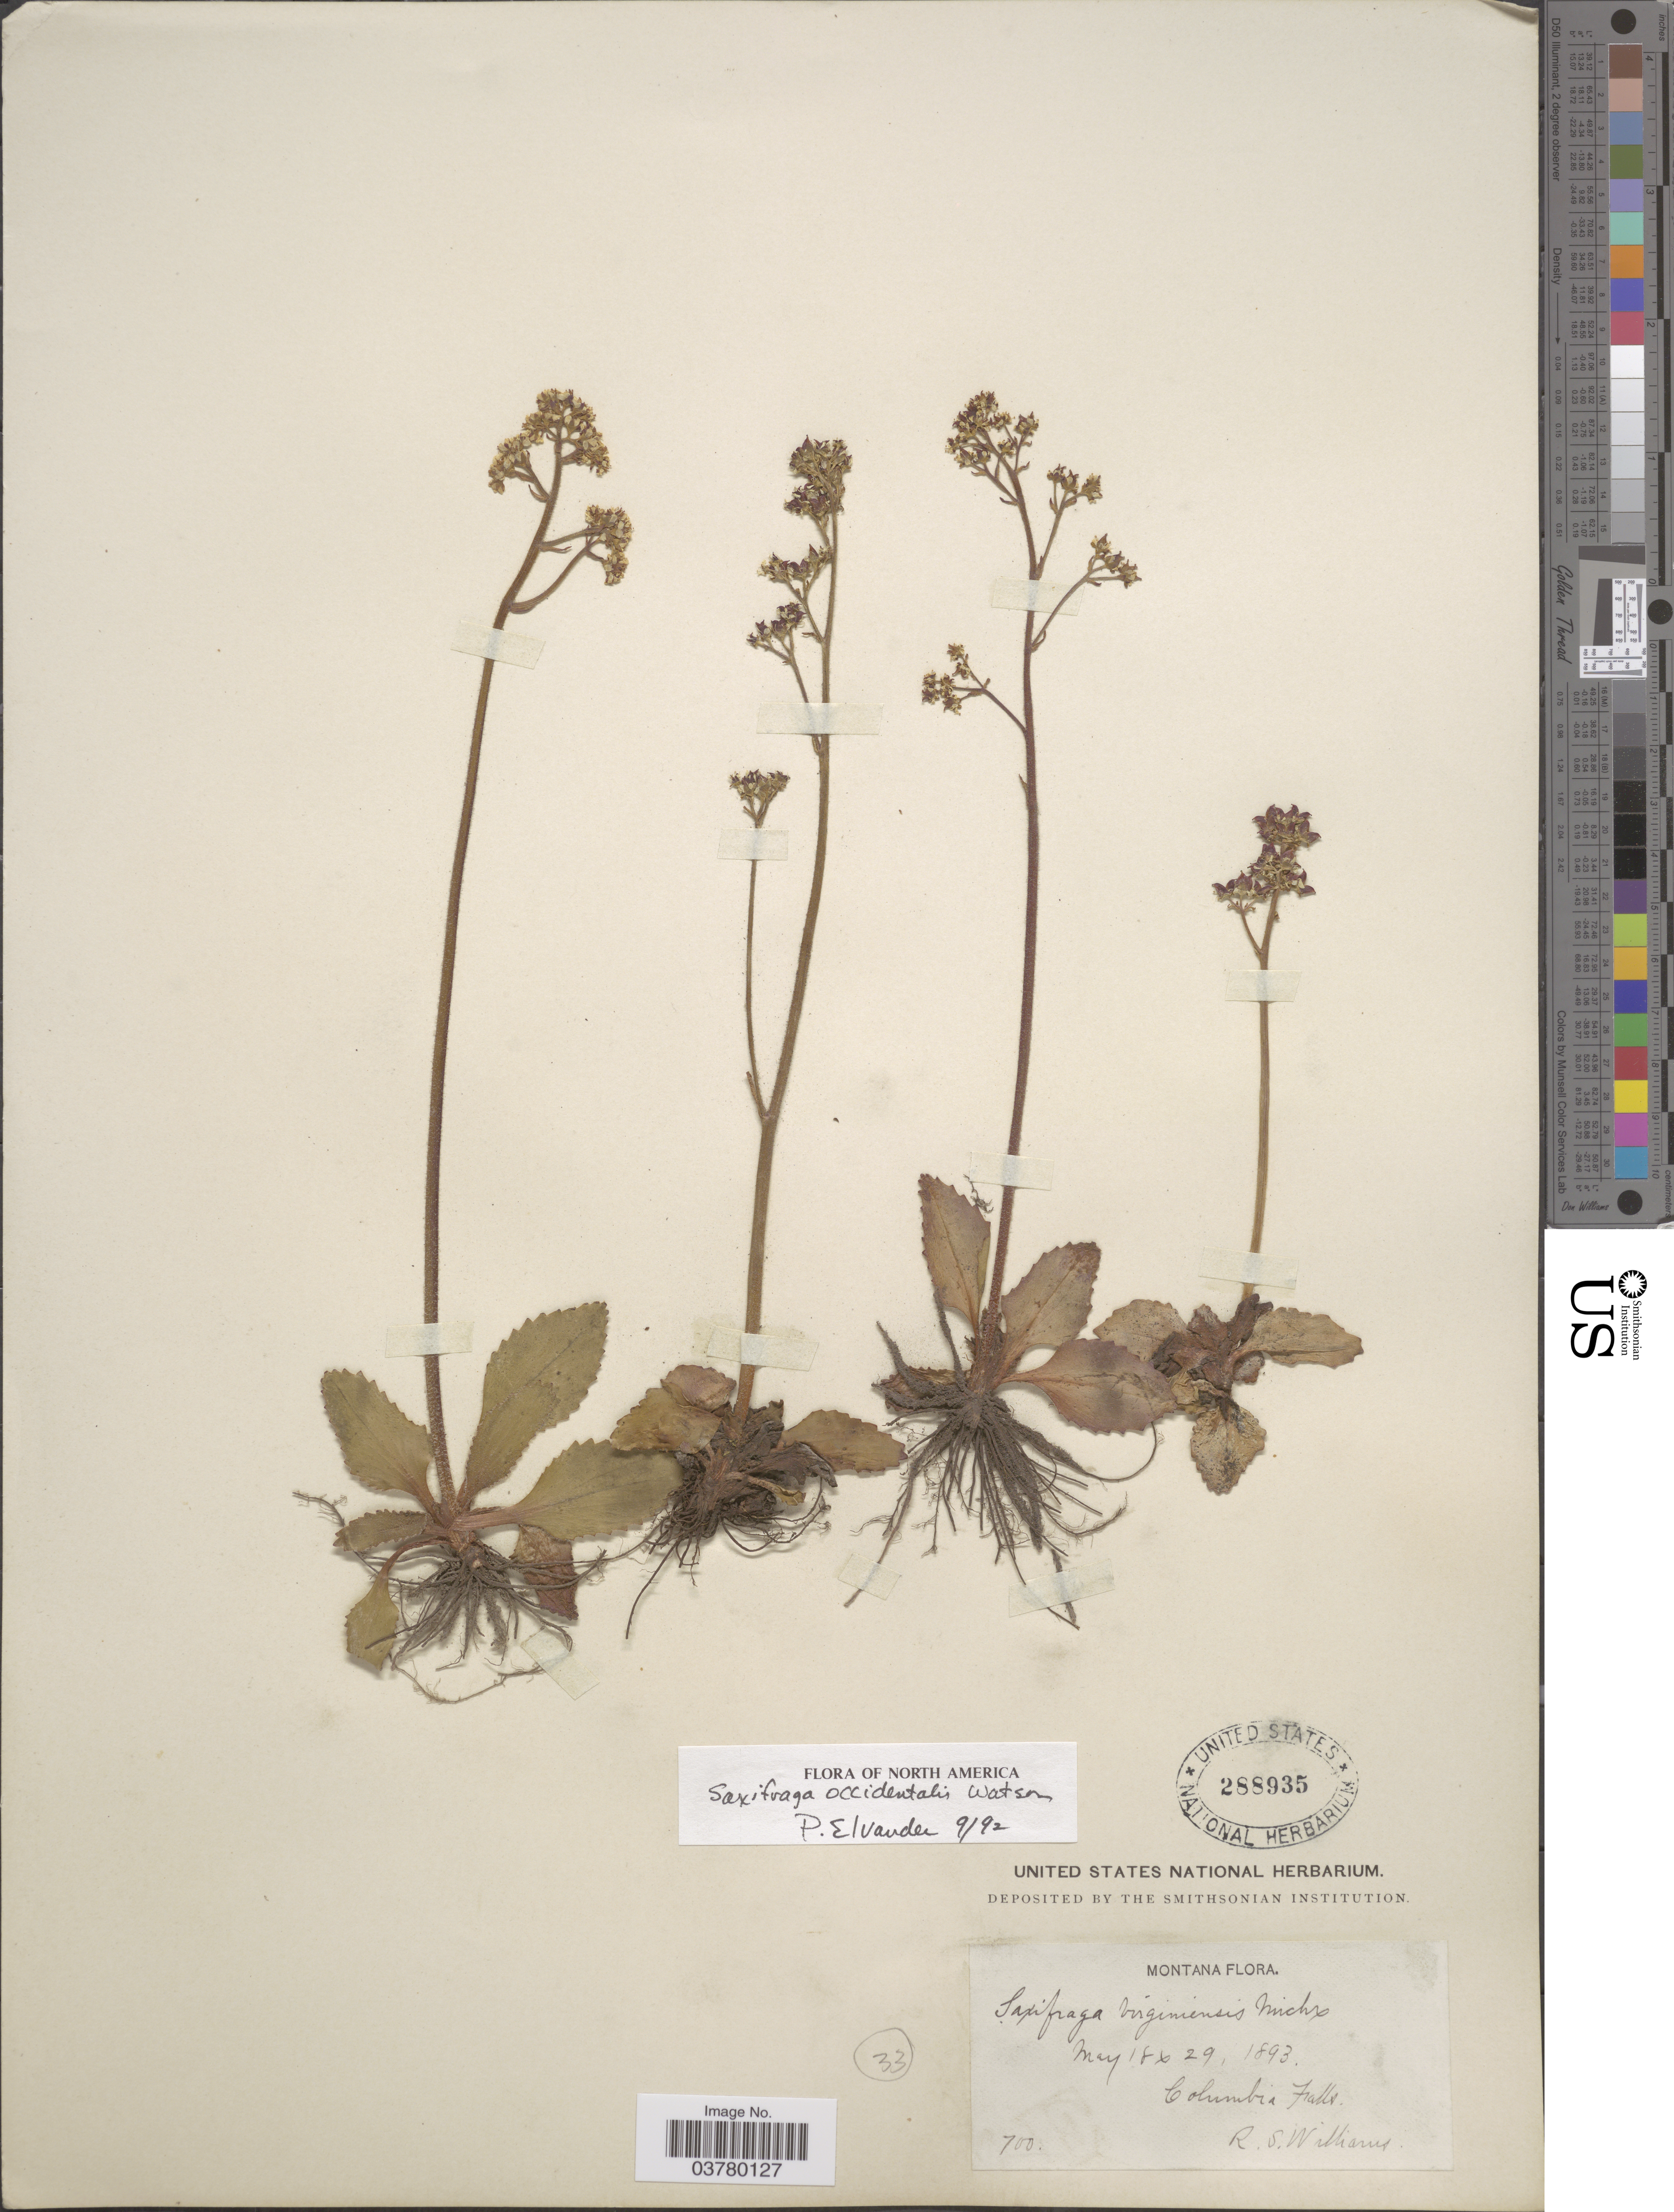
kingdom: Plantae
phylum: Tracheophyta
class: Magnoliopsida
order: Saxifragales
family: Saxifragaceae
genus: Micranthes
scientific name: Micranthes occidentalis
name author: (S. Watson) Small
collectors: R. S. Williams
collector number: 700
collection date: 1893-05-18/1893-05-29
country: United States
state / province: Montana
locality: Columbia Falls.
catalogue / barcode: US 288935